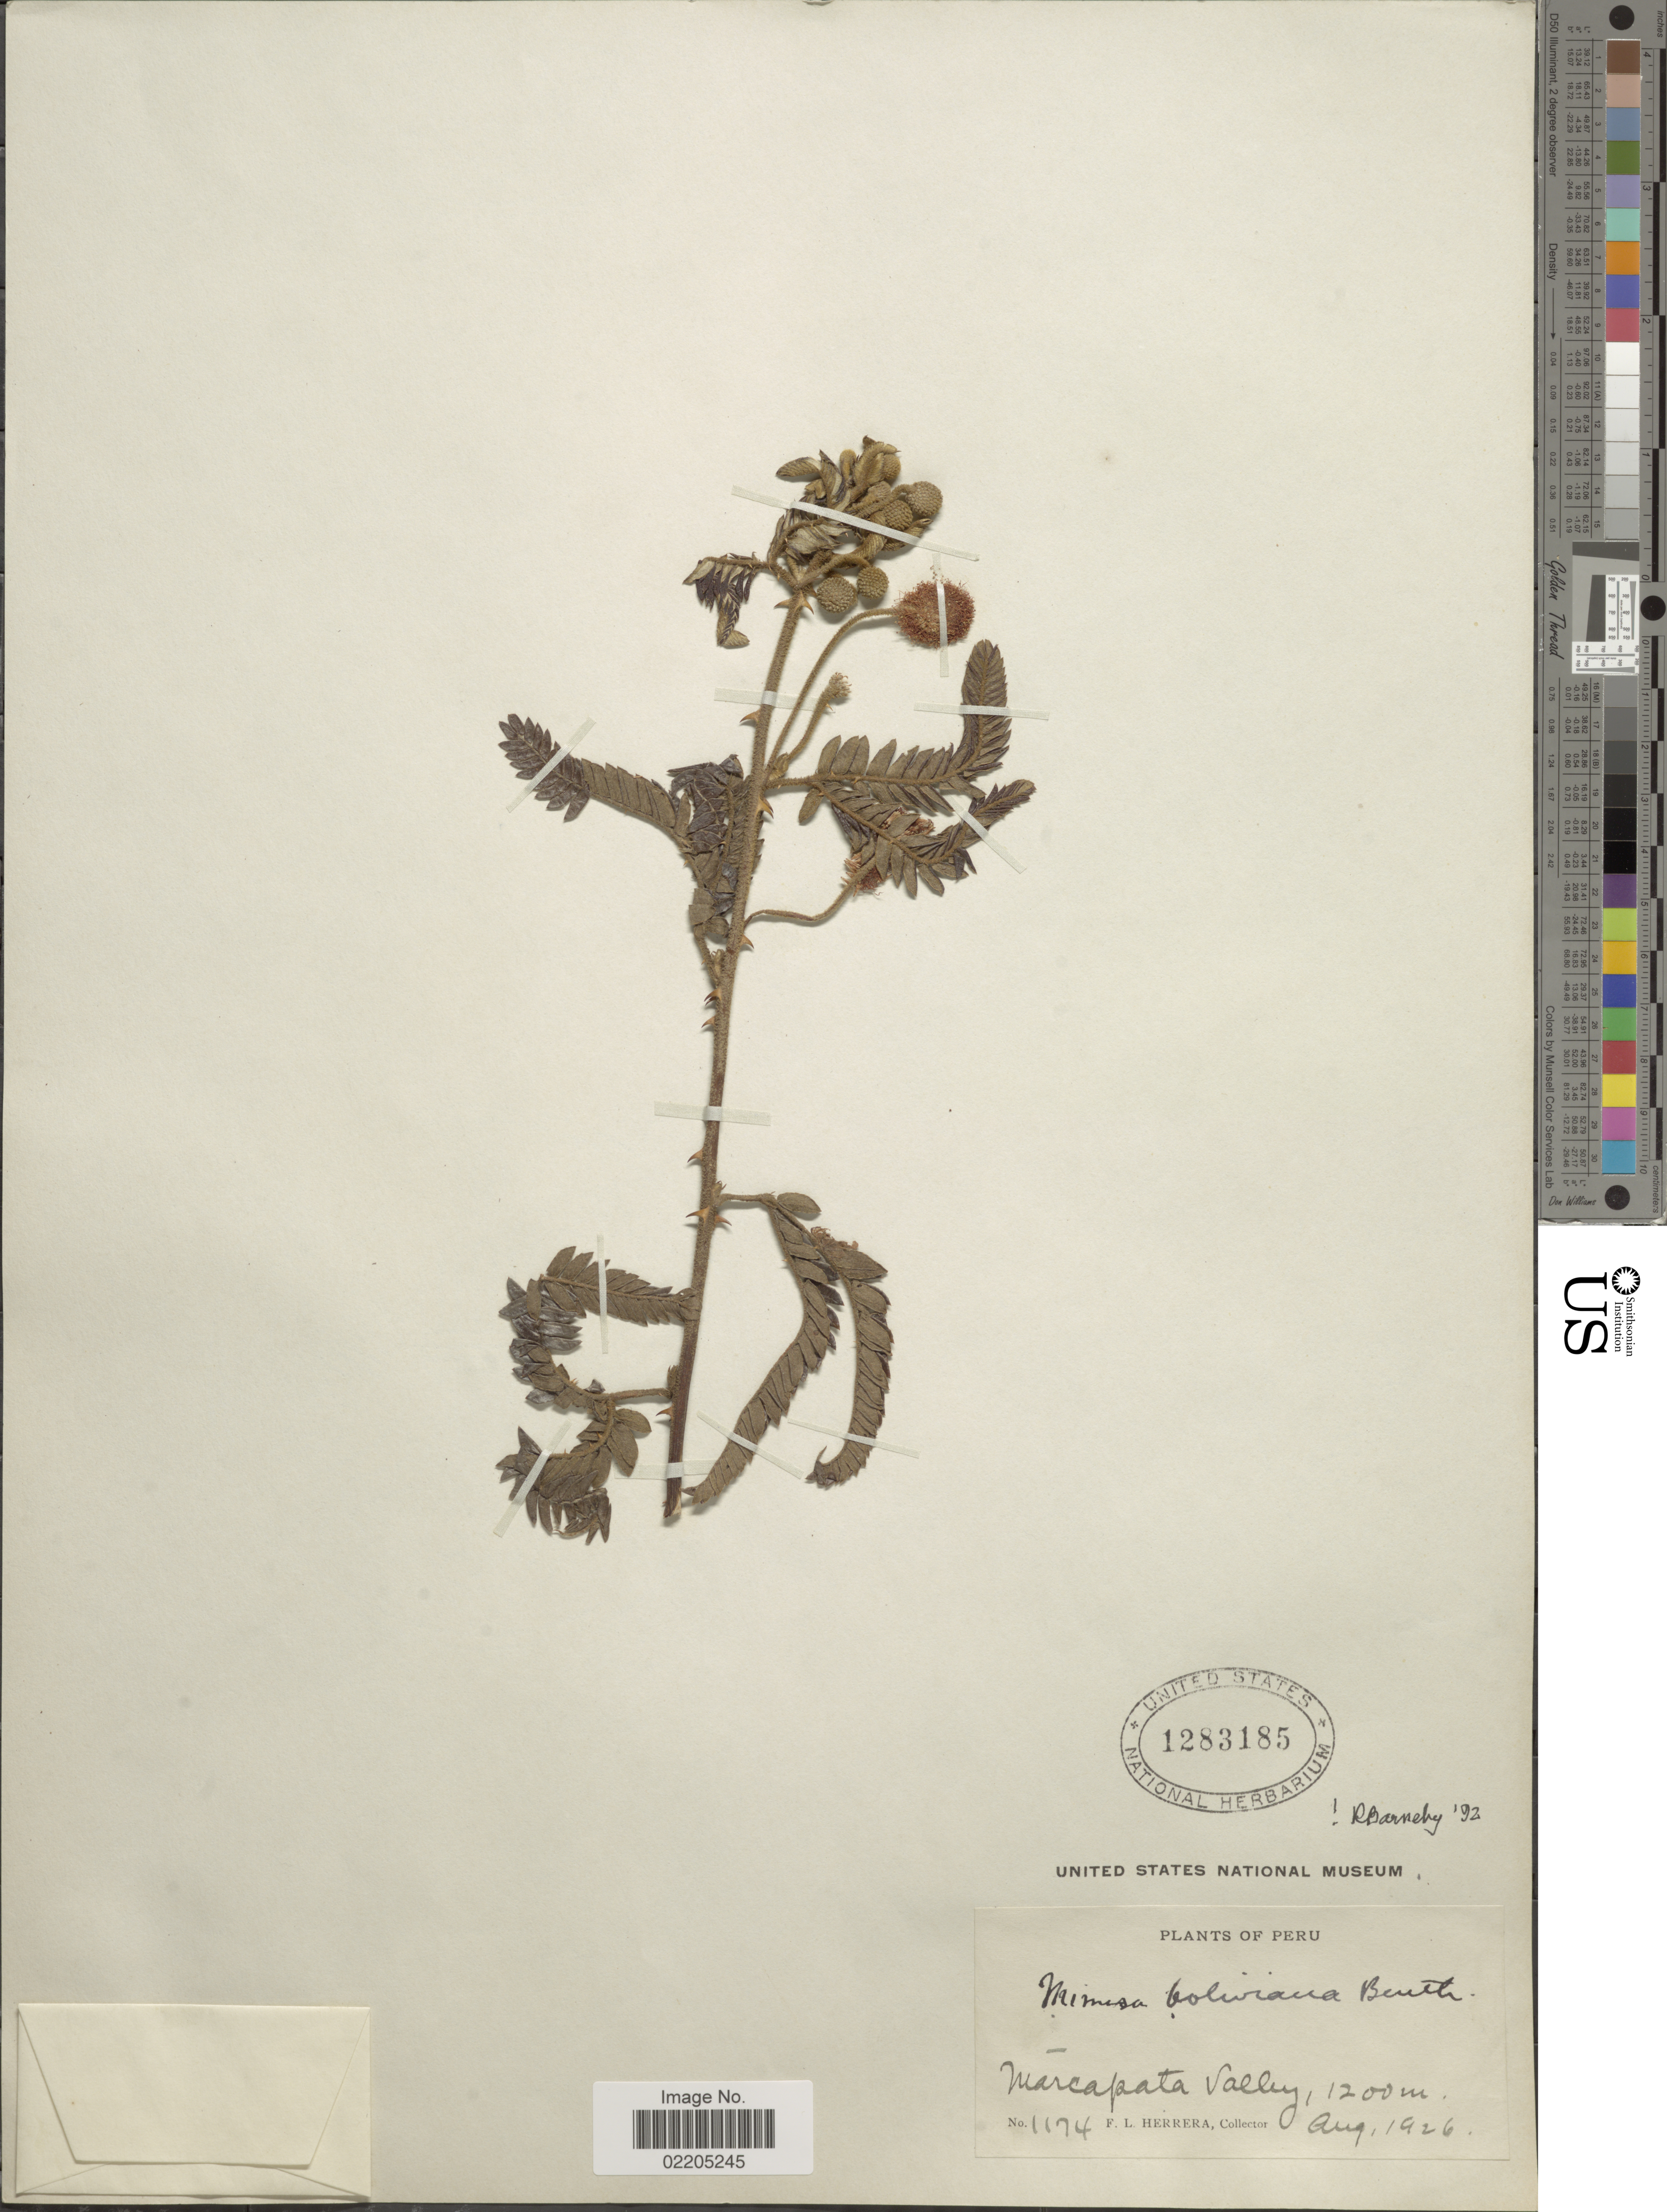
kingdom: Plantae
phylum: Tracheophyta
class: Magnoliopsida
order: Fabales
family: Fabaceae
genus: Mimosa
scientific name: Mimosa boliviana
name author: Benth.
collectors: F. L. Herrera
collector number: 1174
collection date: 1926-08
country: Peru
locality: Marcapata Valley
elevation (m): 1200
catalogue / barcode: US 1283185